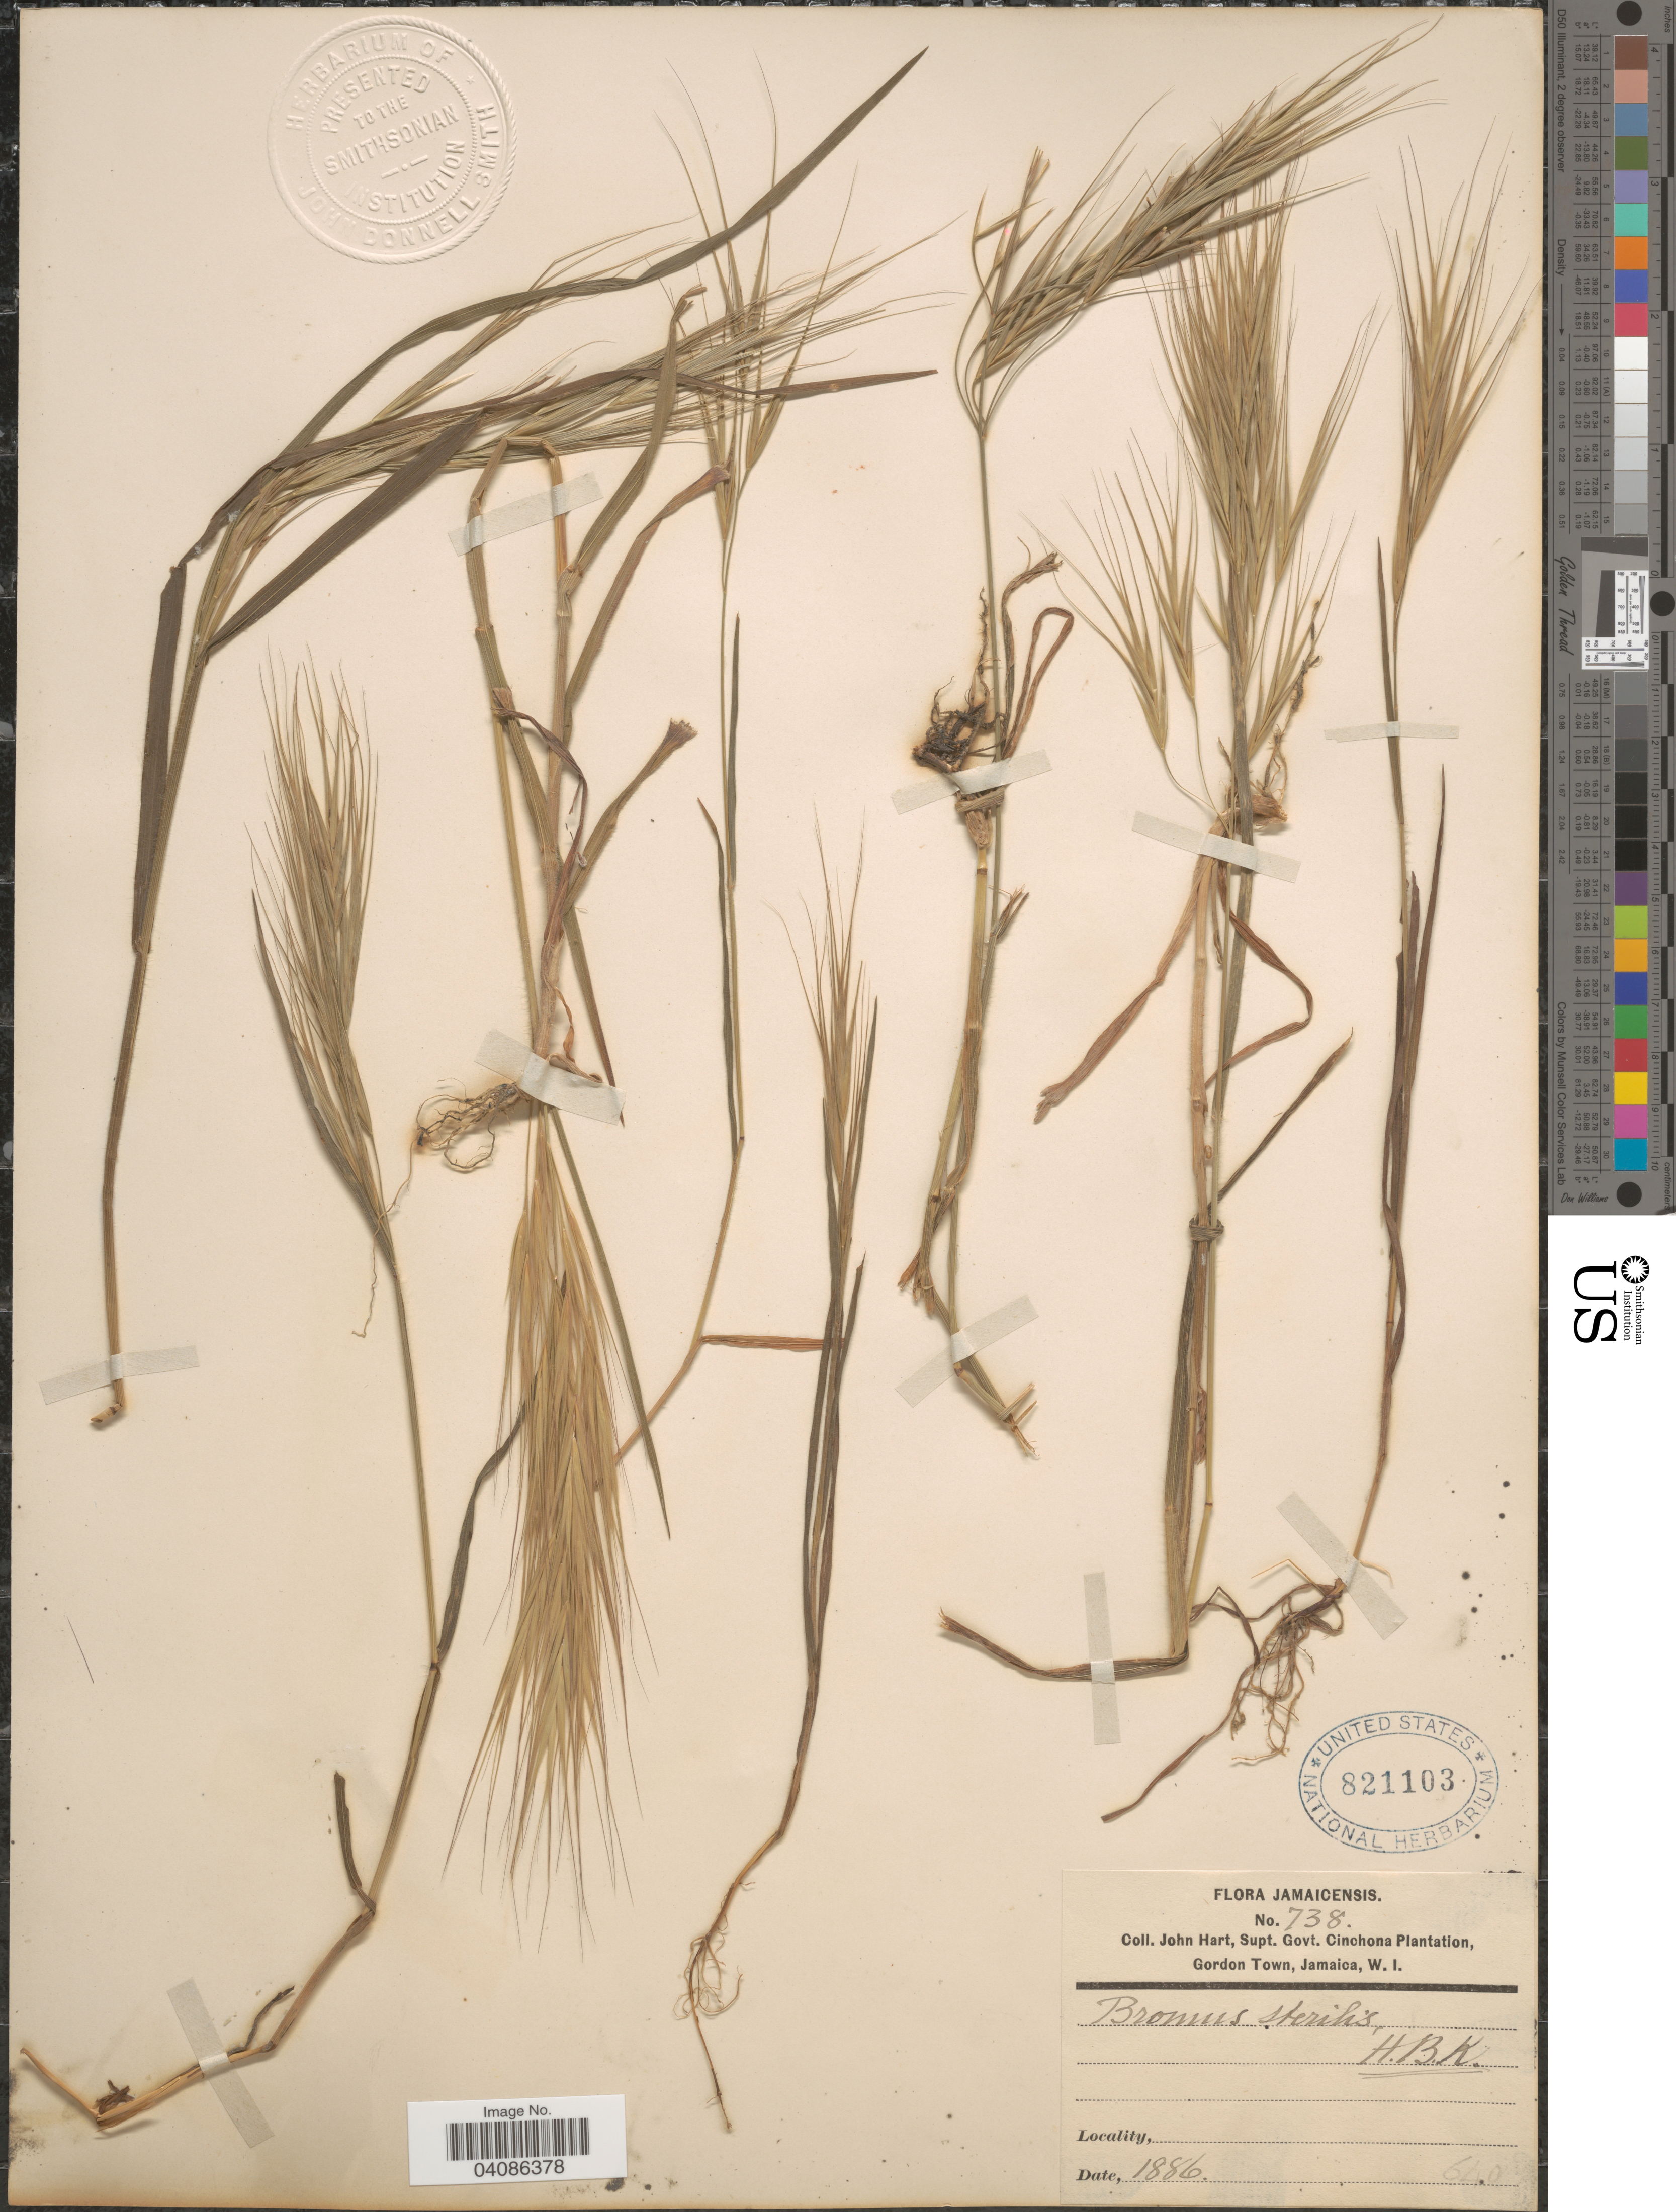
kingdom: Plantae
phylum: Tracheophyta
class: Liliopsida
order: Poales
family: Poaceae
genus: Bromus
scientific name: Bromus sterilis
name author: L.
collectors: J. H. Hart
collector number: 738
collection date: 1886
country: Jamaica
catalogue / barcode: US 821103